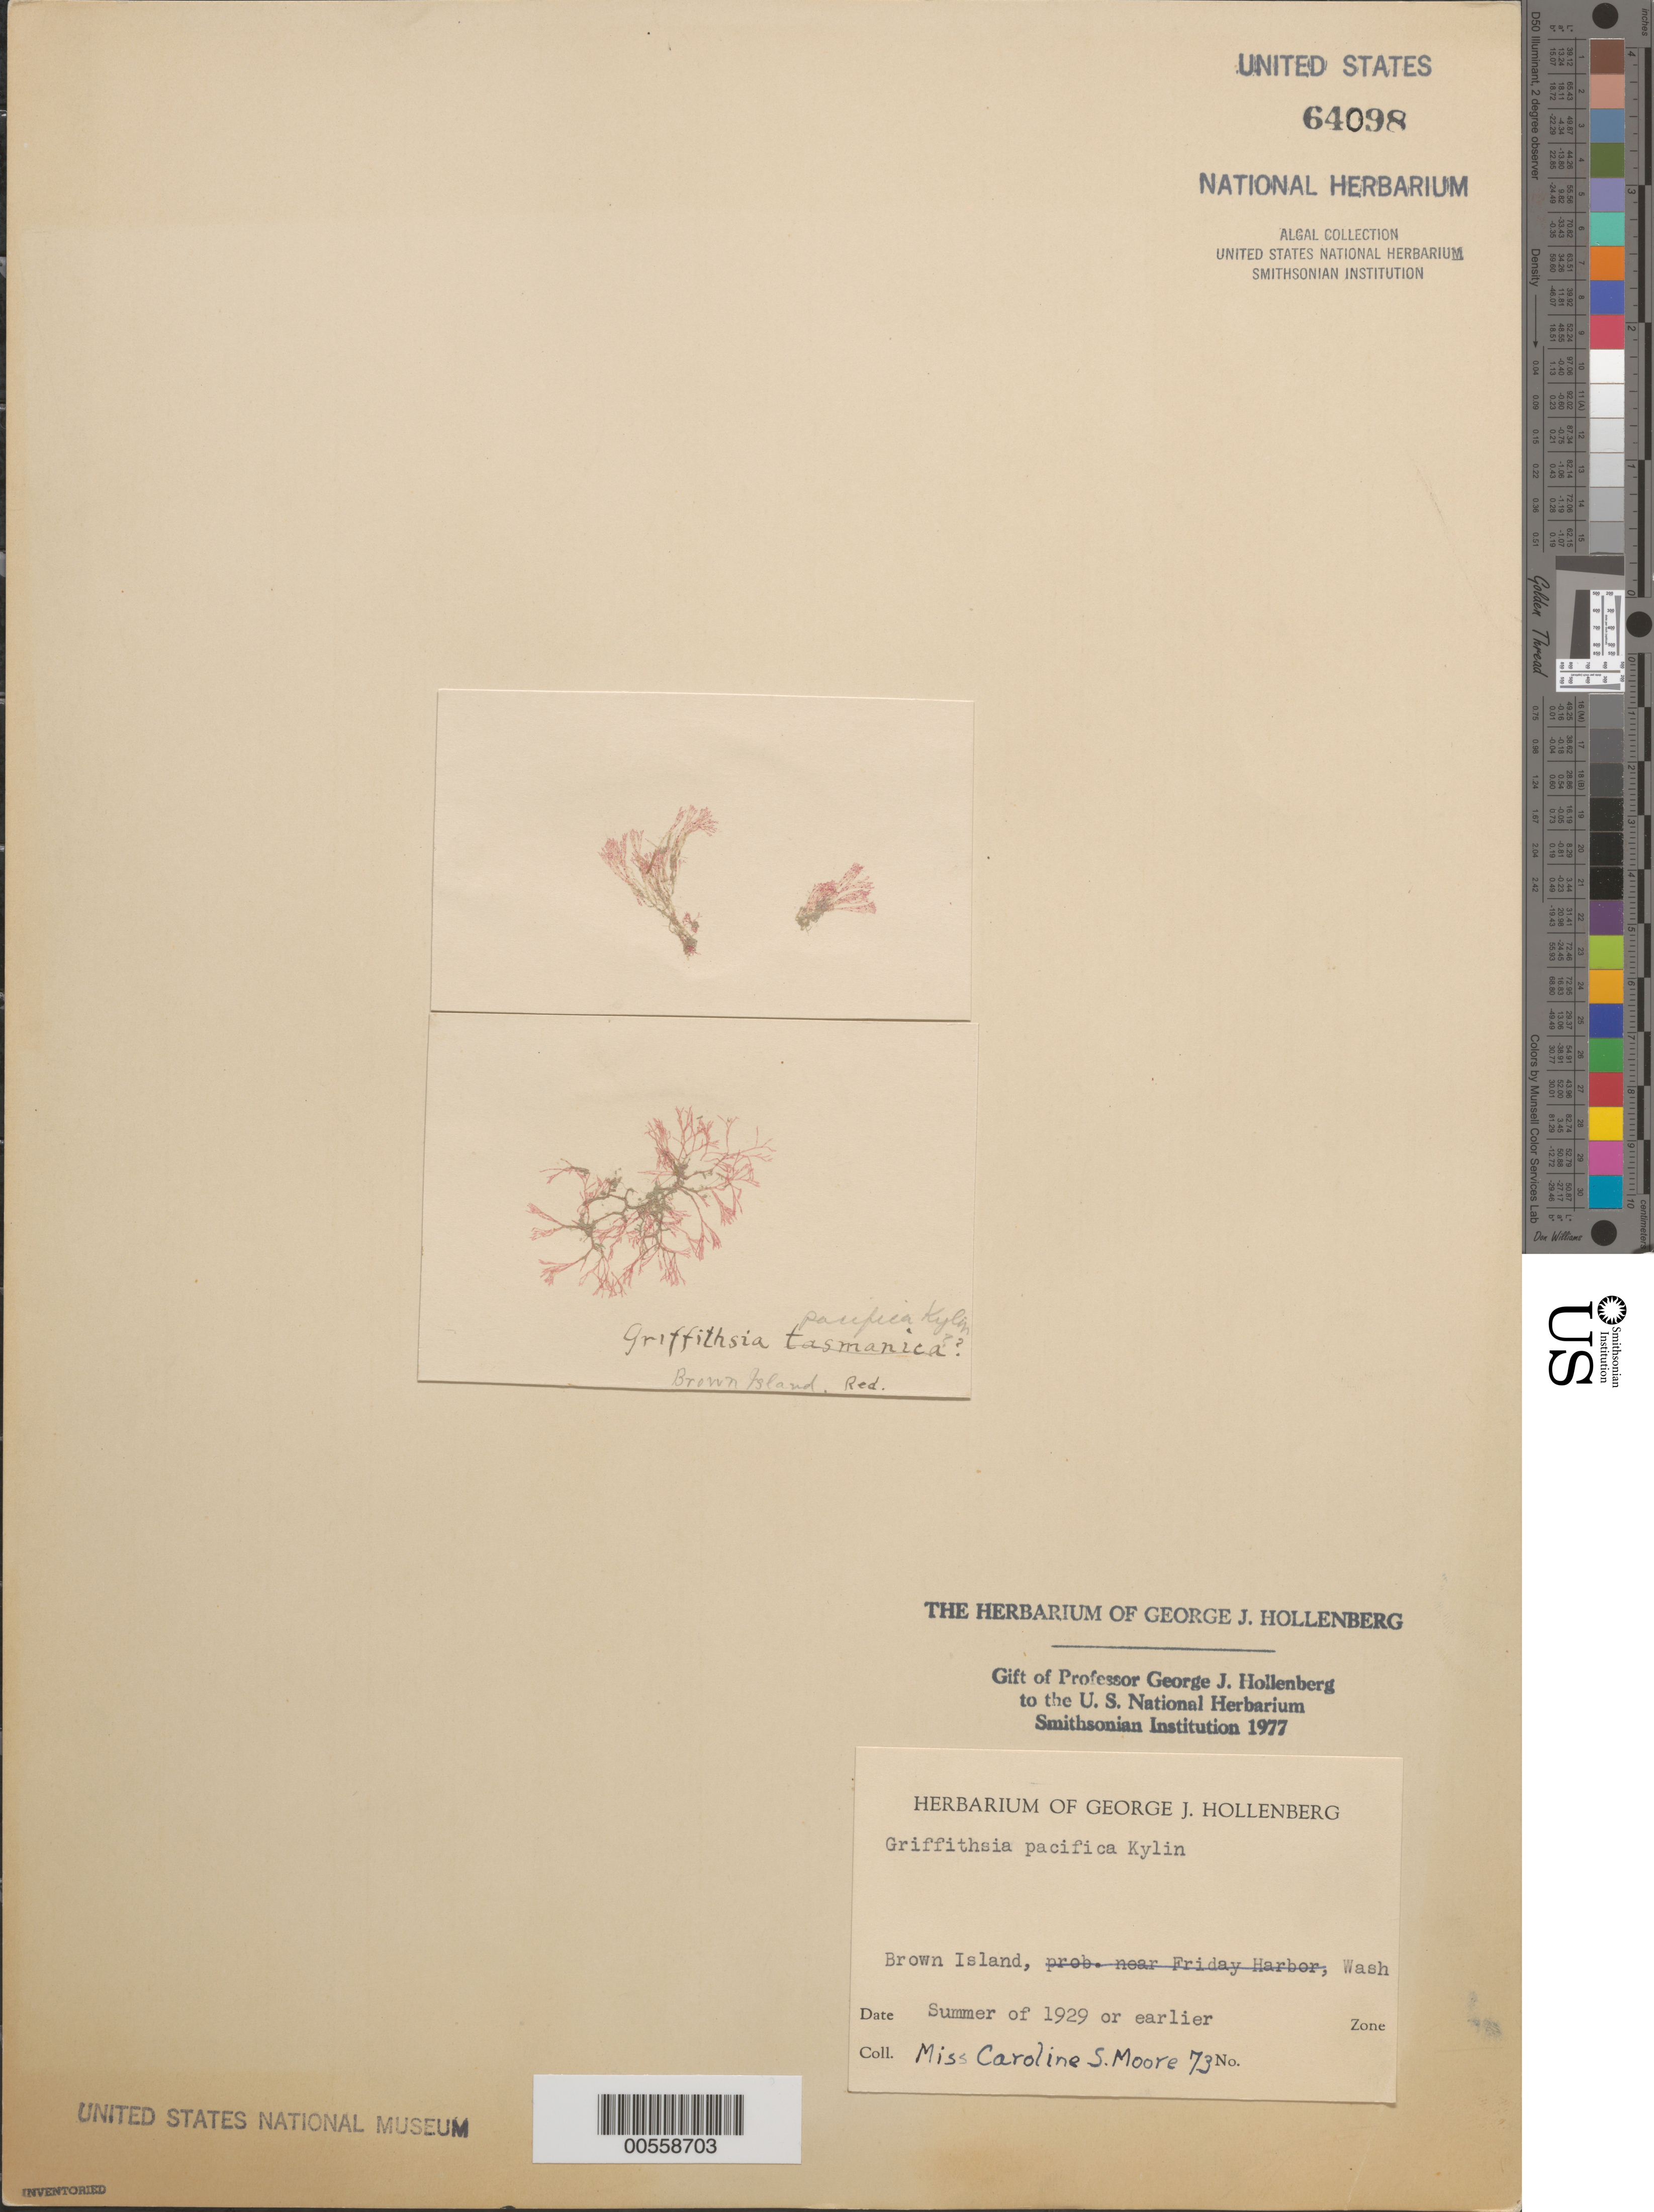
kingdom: Plantae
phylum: Rhodophyta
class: Florideophyceae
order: Ceramiales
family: Wrangeliaceae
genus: Griffithsia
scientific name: Griffithsia pacifica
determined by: Hollenberg, George J.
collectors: C. Moore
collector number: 73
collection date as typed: Sum 1929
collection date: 1929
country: United States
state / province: Washington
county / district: San Juan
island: San Juan Island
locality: Brown Island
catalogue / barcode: US 64098